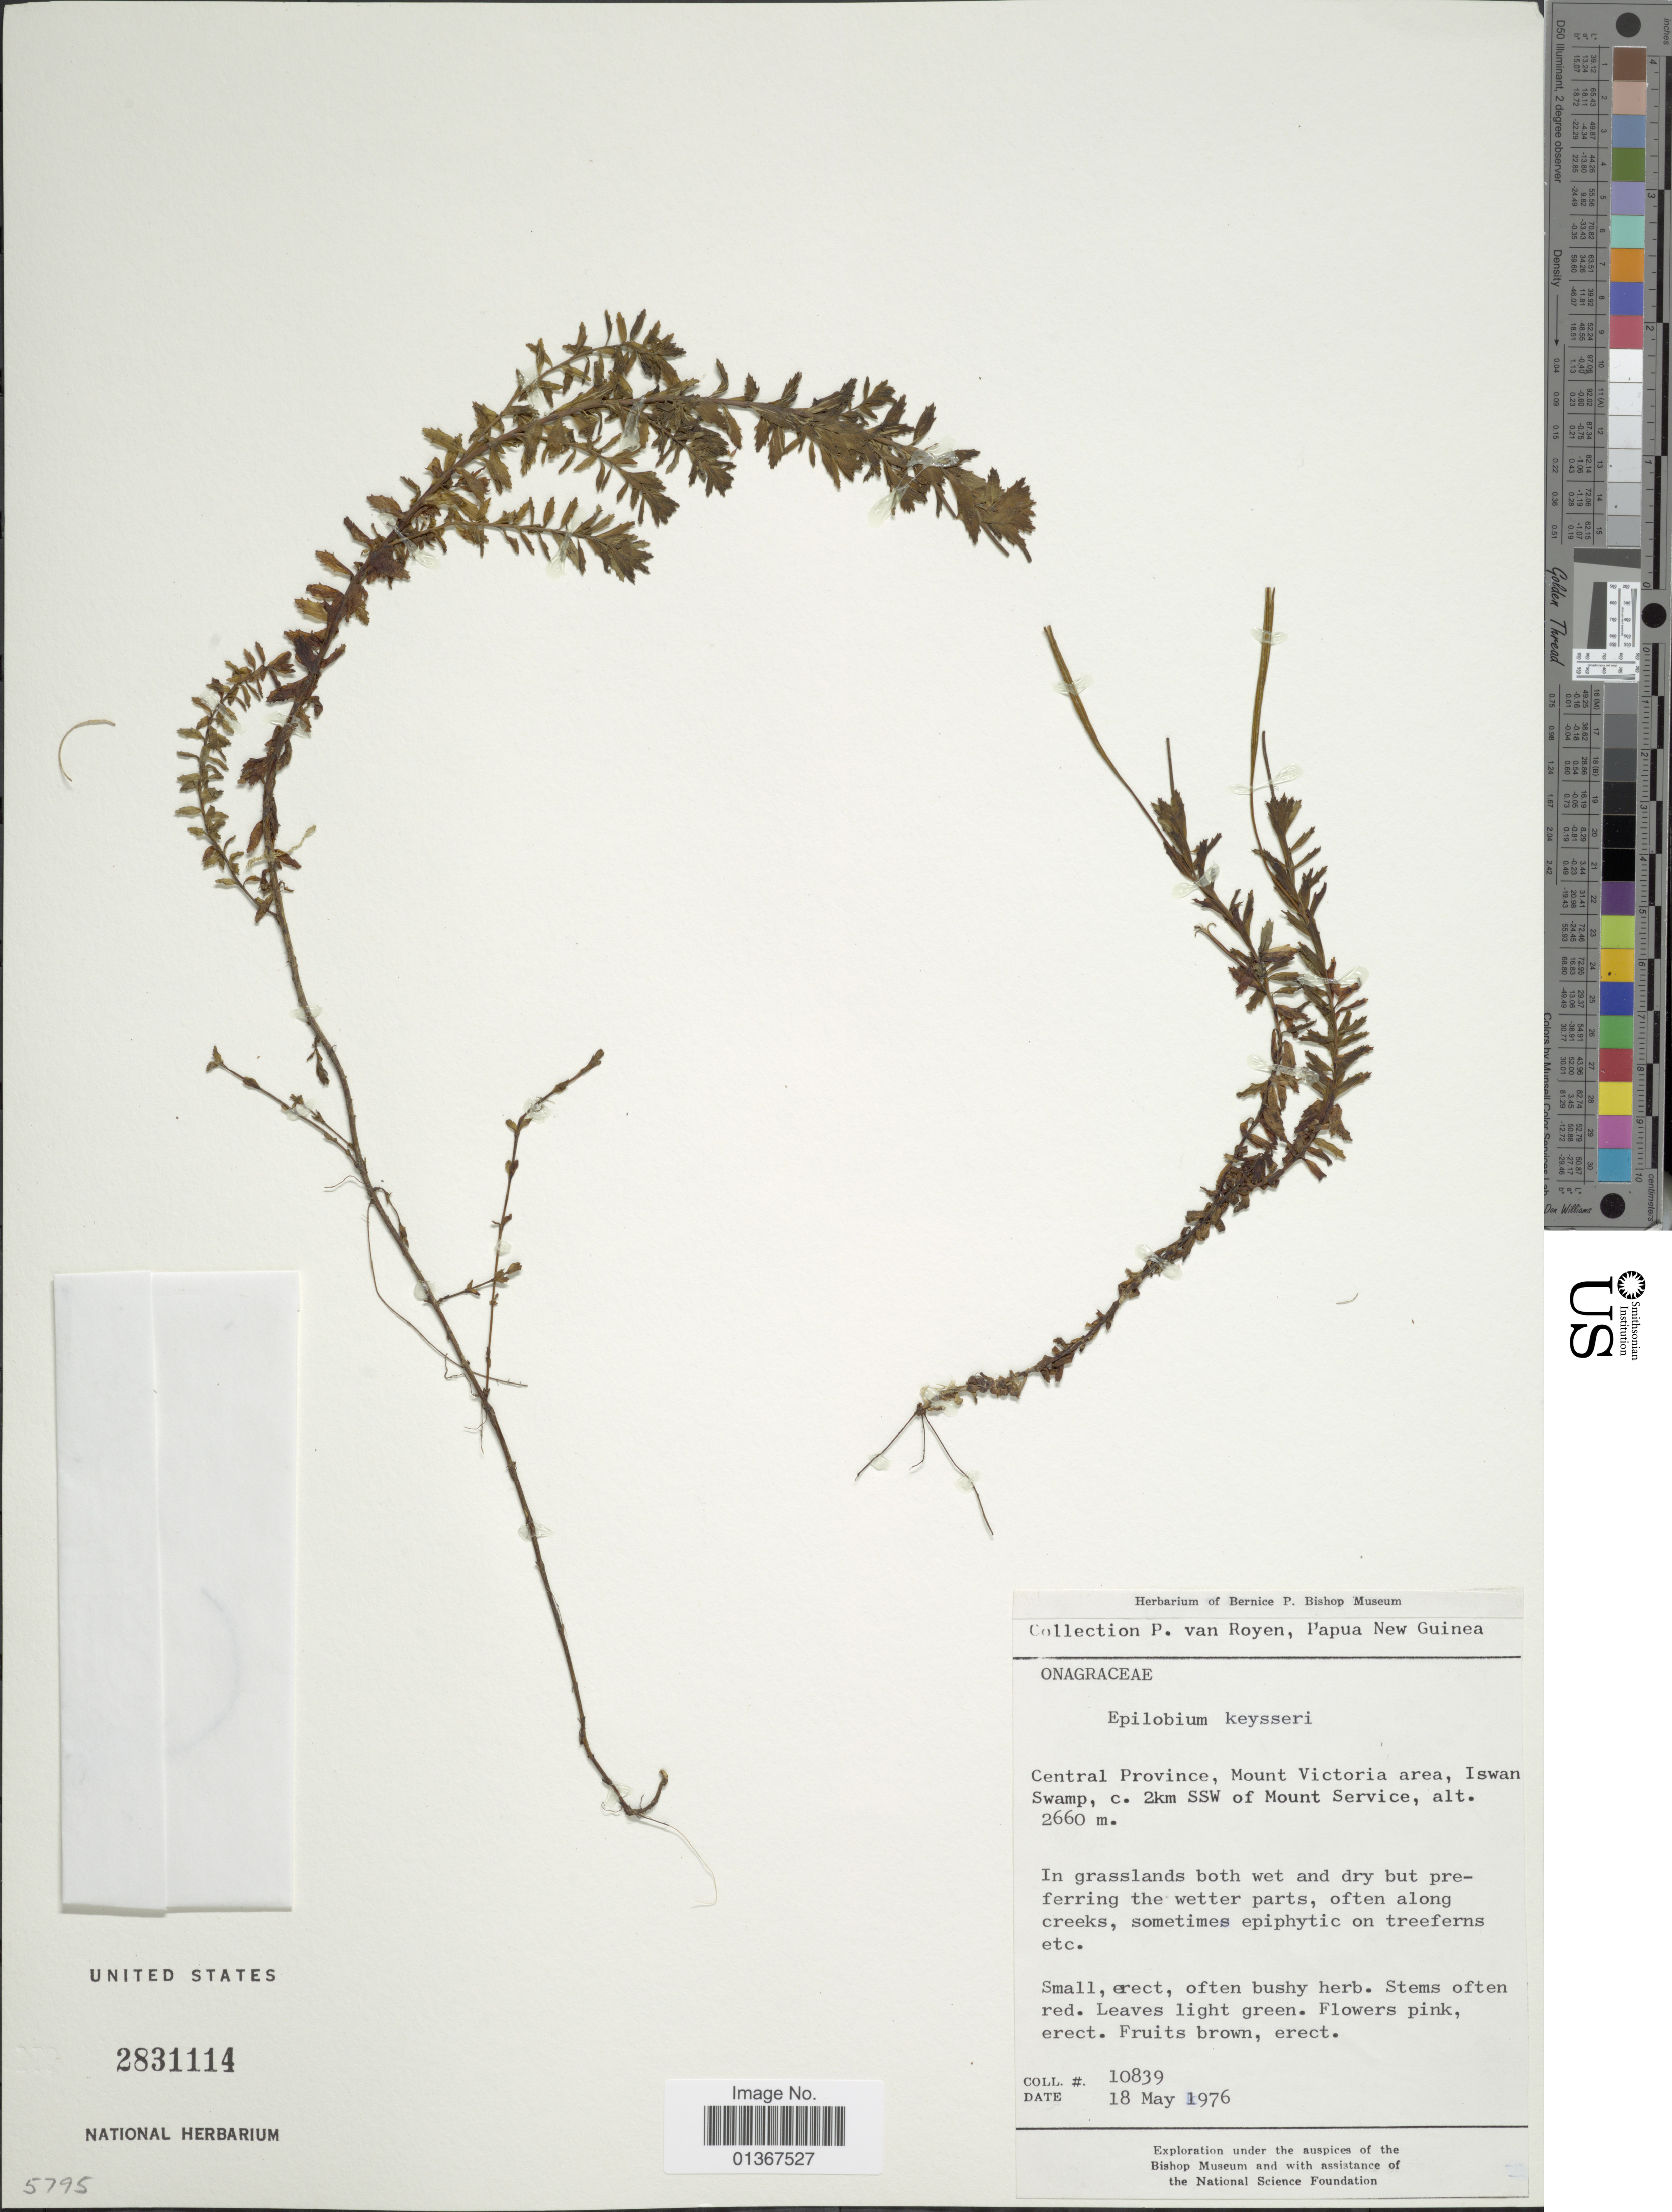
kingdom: Plantae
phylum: Tracheophyta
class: Magnoliopsida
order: Myrtales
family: Onagraceae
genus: Epilobium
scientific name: Epilobium keysseri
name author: Diels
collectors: P. van Royen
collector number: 10839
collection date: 1976-05-18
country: Papua New Guinea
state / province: Central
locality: Central Province, Mount Victoria area, Iswan Swamp, c. 2km SSW of Mount Service.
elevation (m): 2660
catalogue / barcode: US 2831114